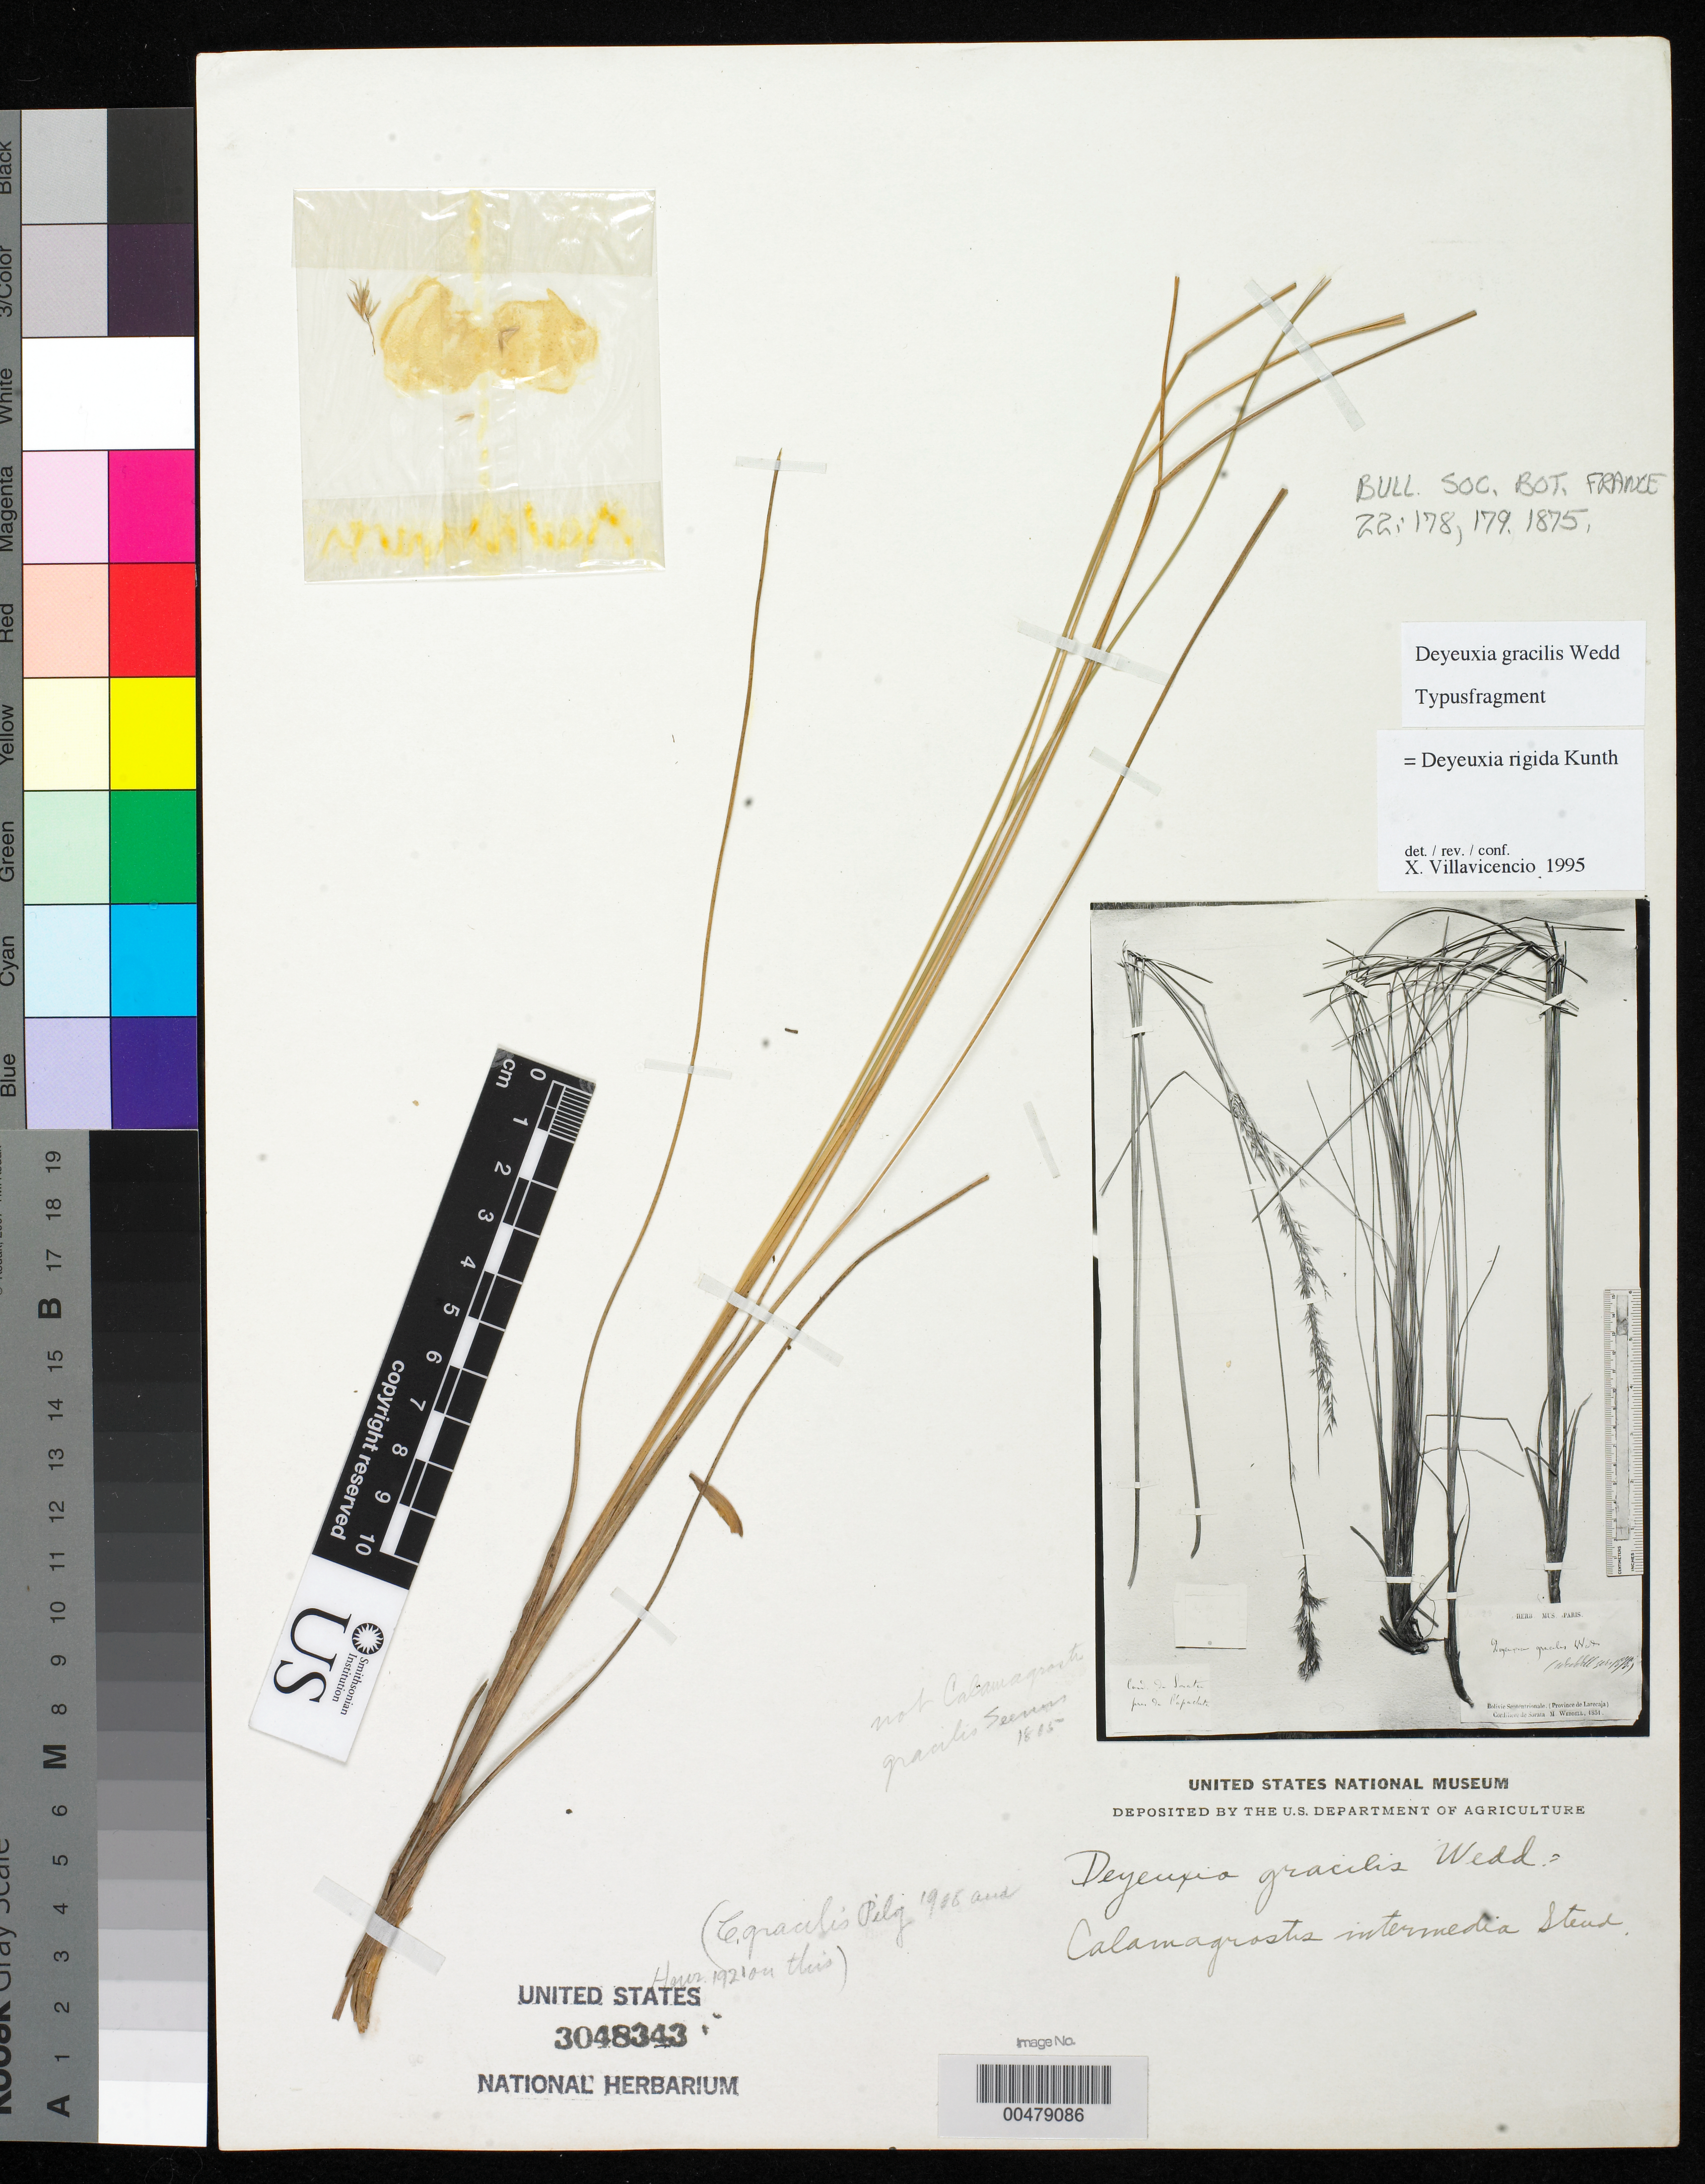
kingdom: Plantae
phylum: Tracheophyta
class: Liliopsida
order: Poales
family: Poaceae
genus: Deyeuxia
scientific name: Deyeuxia glacialis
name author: Wedd.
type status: Isosyntype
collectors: H. A. Weddell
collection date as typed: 1851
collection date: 1851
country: Bolivia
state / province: La Paz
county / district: Larecaja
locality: Bolivie Septentrionale (Province de Larecaja), Cordillere de Sorata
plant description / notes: Photograph and fragmentary material of type specimen ex herb. Paris (?).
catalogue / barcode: US 3048343